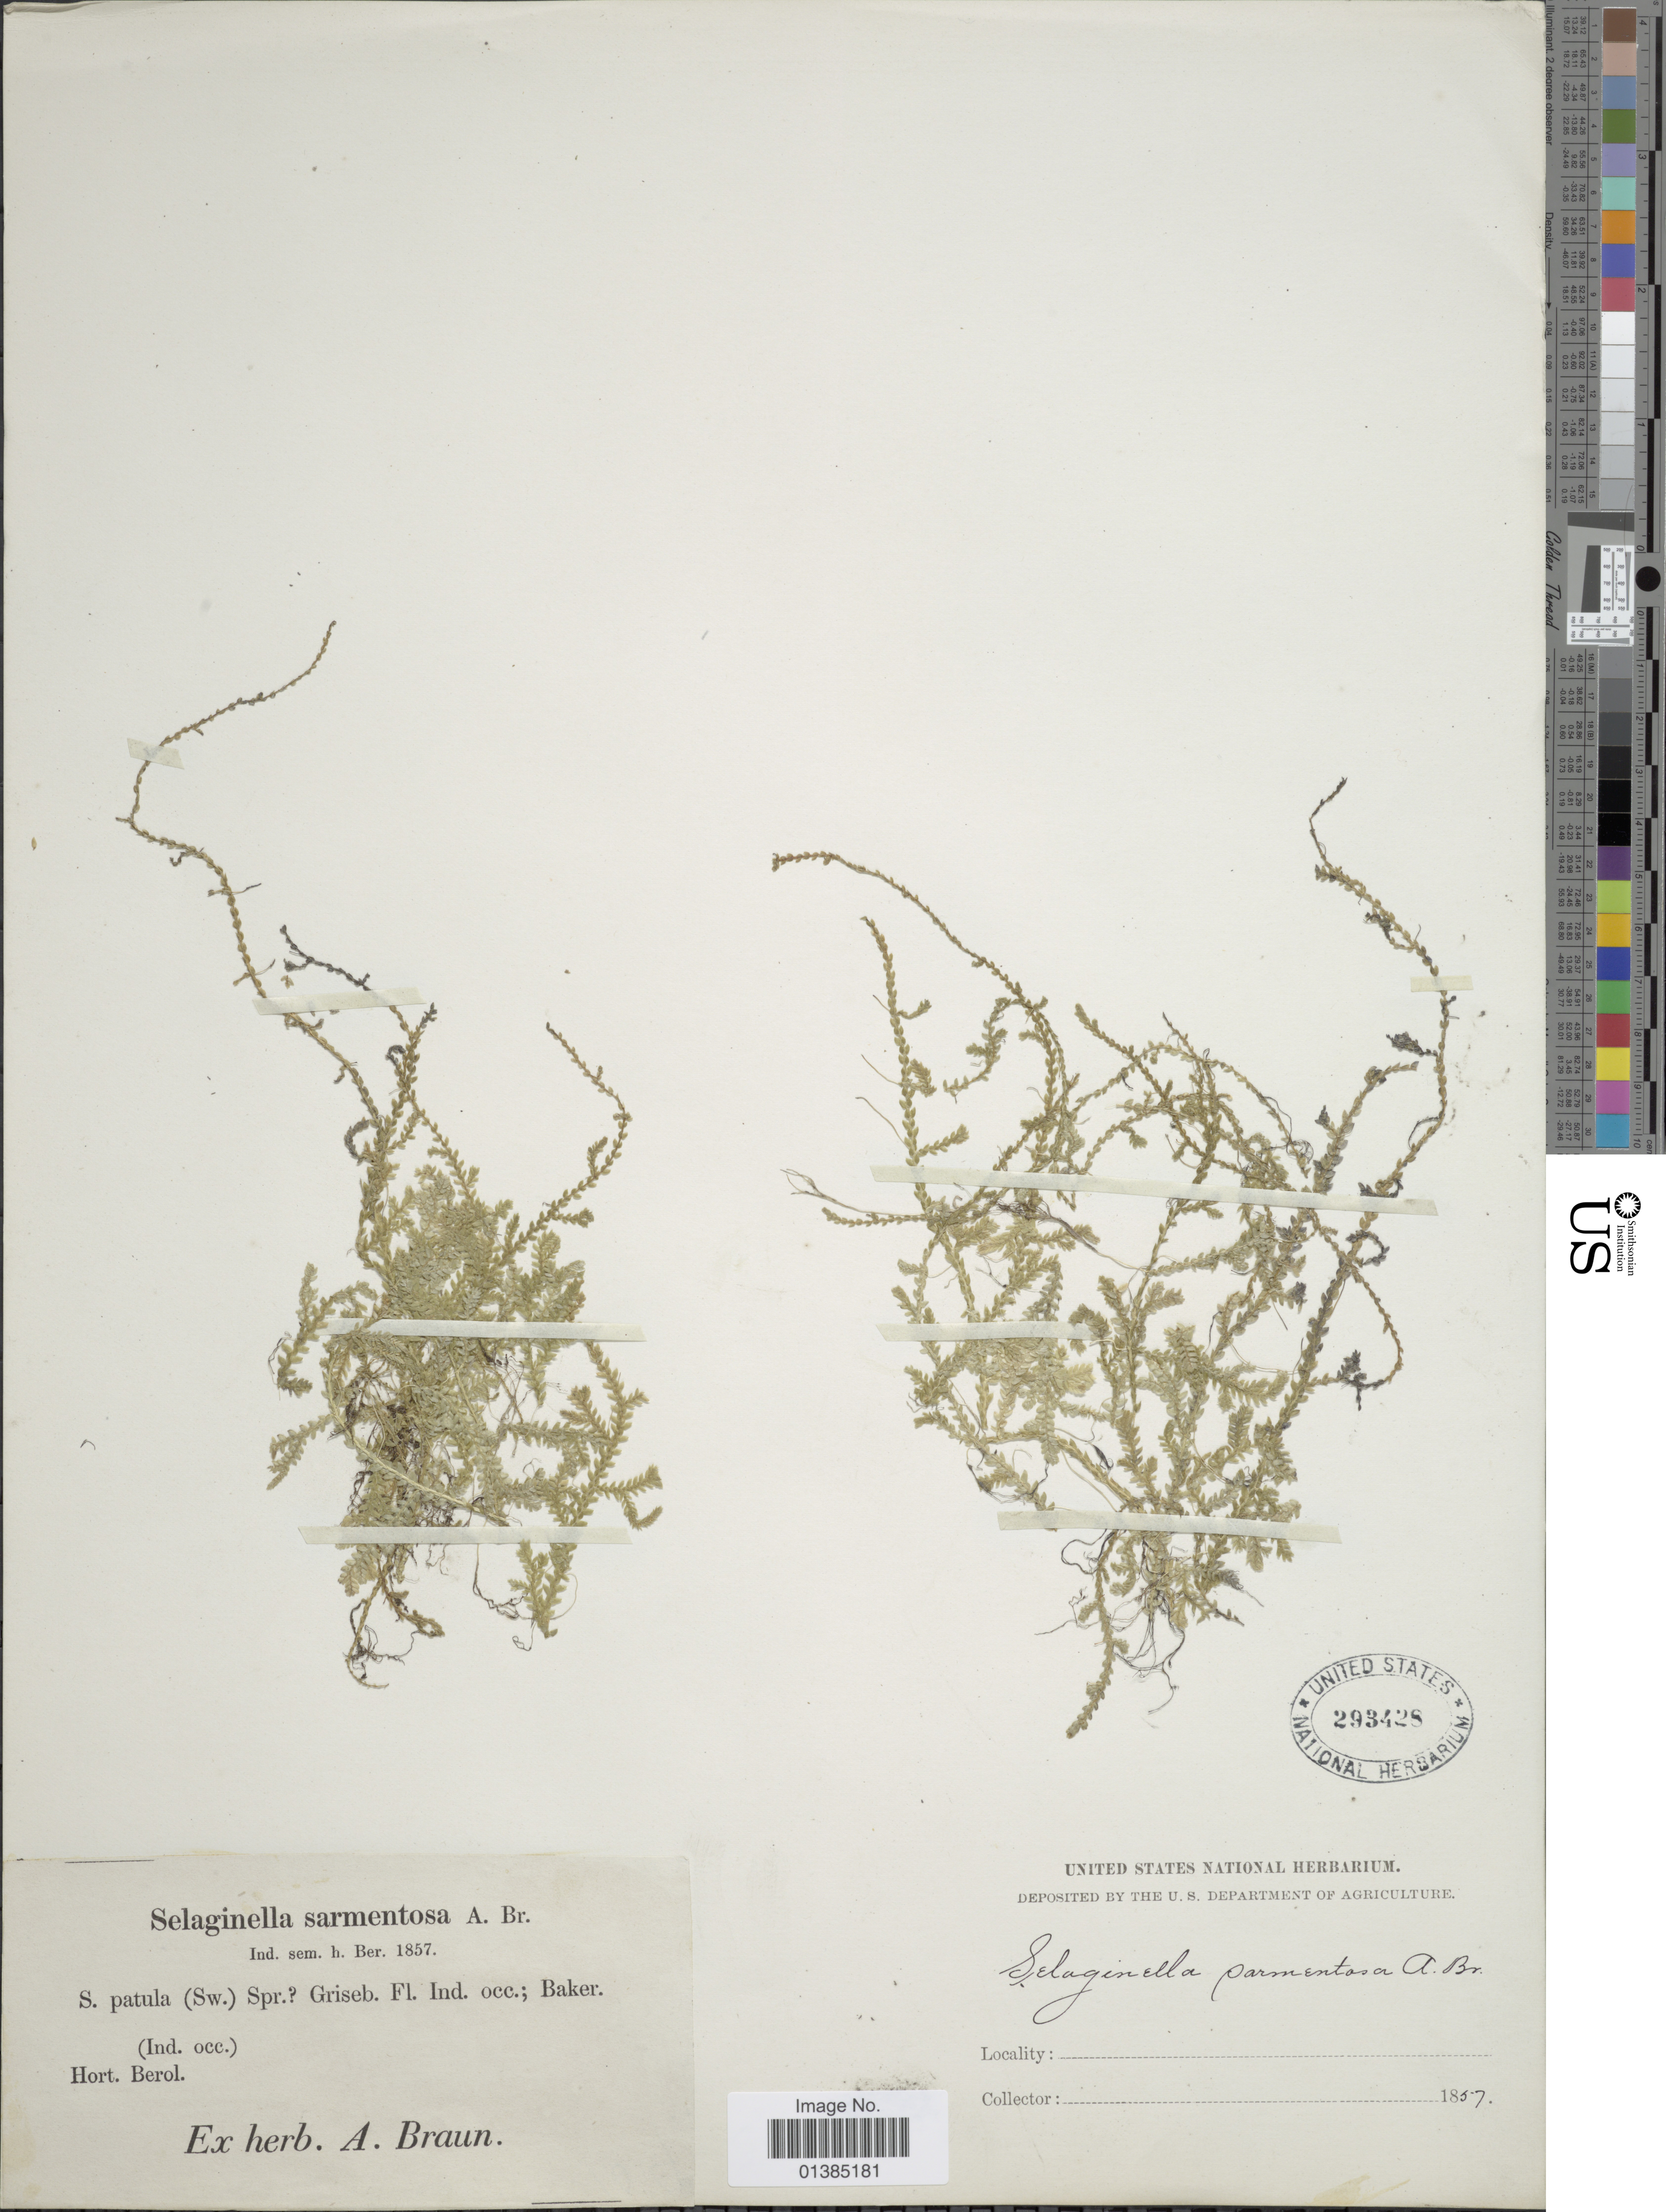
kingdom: Plantae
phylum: Tracheophyta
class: Lycopodiopsida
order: Selaginellales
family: Selaginellaceae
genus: Selaginella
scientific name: Selaginella sarmentosa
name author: A. Braun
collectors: ex herb. A. Braun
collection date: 1857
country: Germany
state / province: Berlin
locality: Hort. Berol.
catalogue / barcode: US 293428